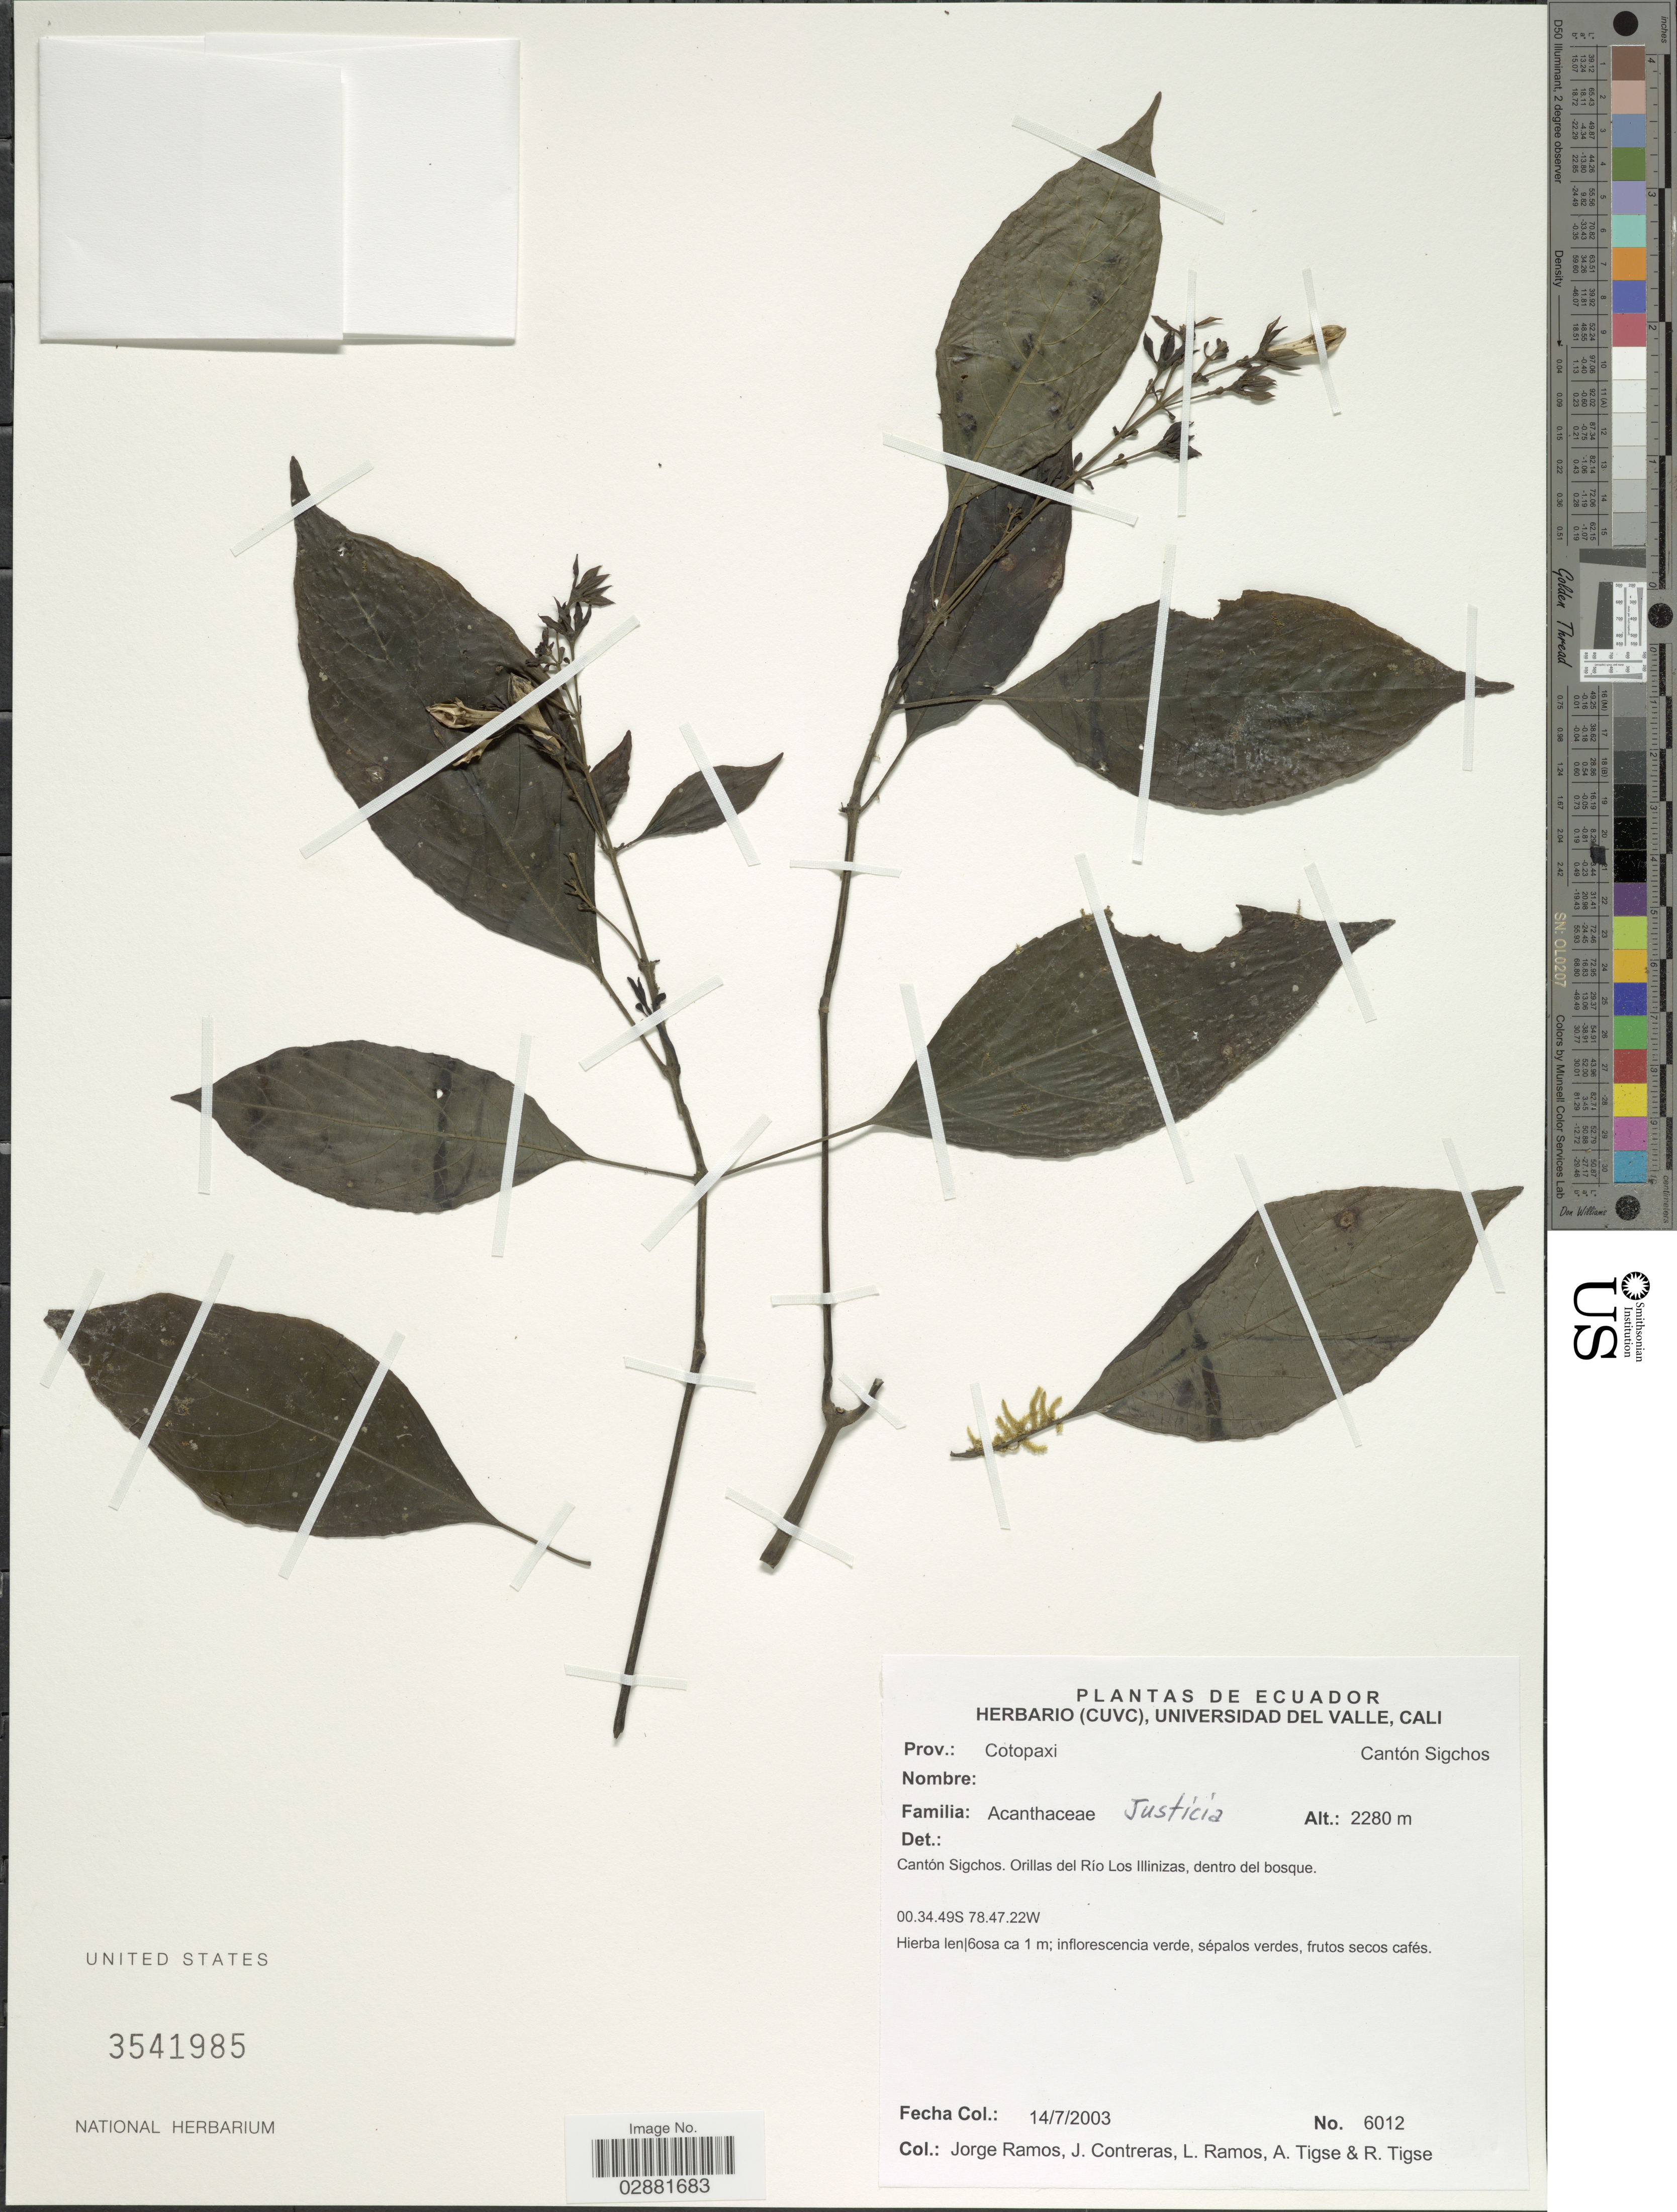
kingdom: Plantae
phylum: Tracheophyta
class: Magnoliopsida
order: Lamiales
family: Acanthaceae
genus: Justicia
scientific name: Justicia sp.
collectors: J. Ramos, J. Contreras, L. Ramos, A. Tigse & R. Tigse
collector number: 6012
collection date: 2003-07-14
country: Ecuador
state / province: Cotopaxi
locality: Cantón Sigchos, Orillas del Río Los Illinizas, dentro del bosque.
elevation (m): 2280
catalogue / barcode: US 3541985